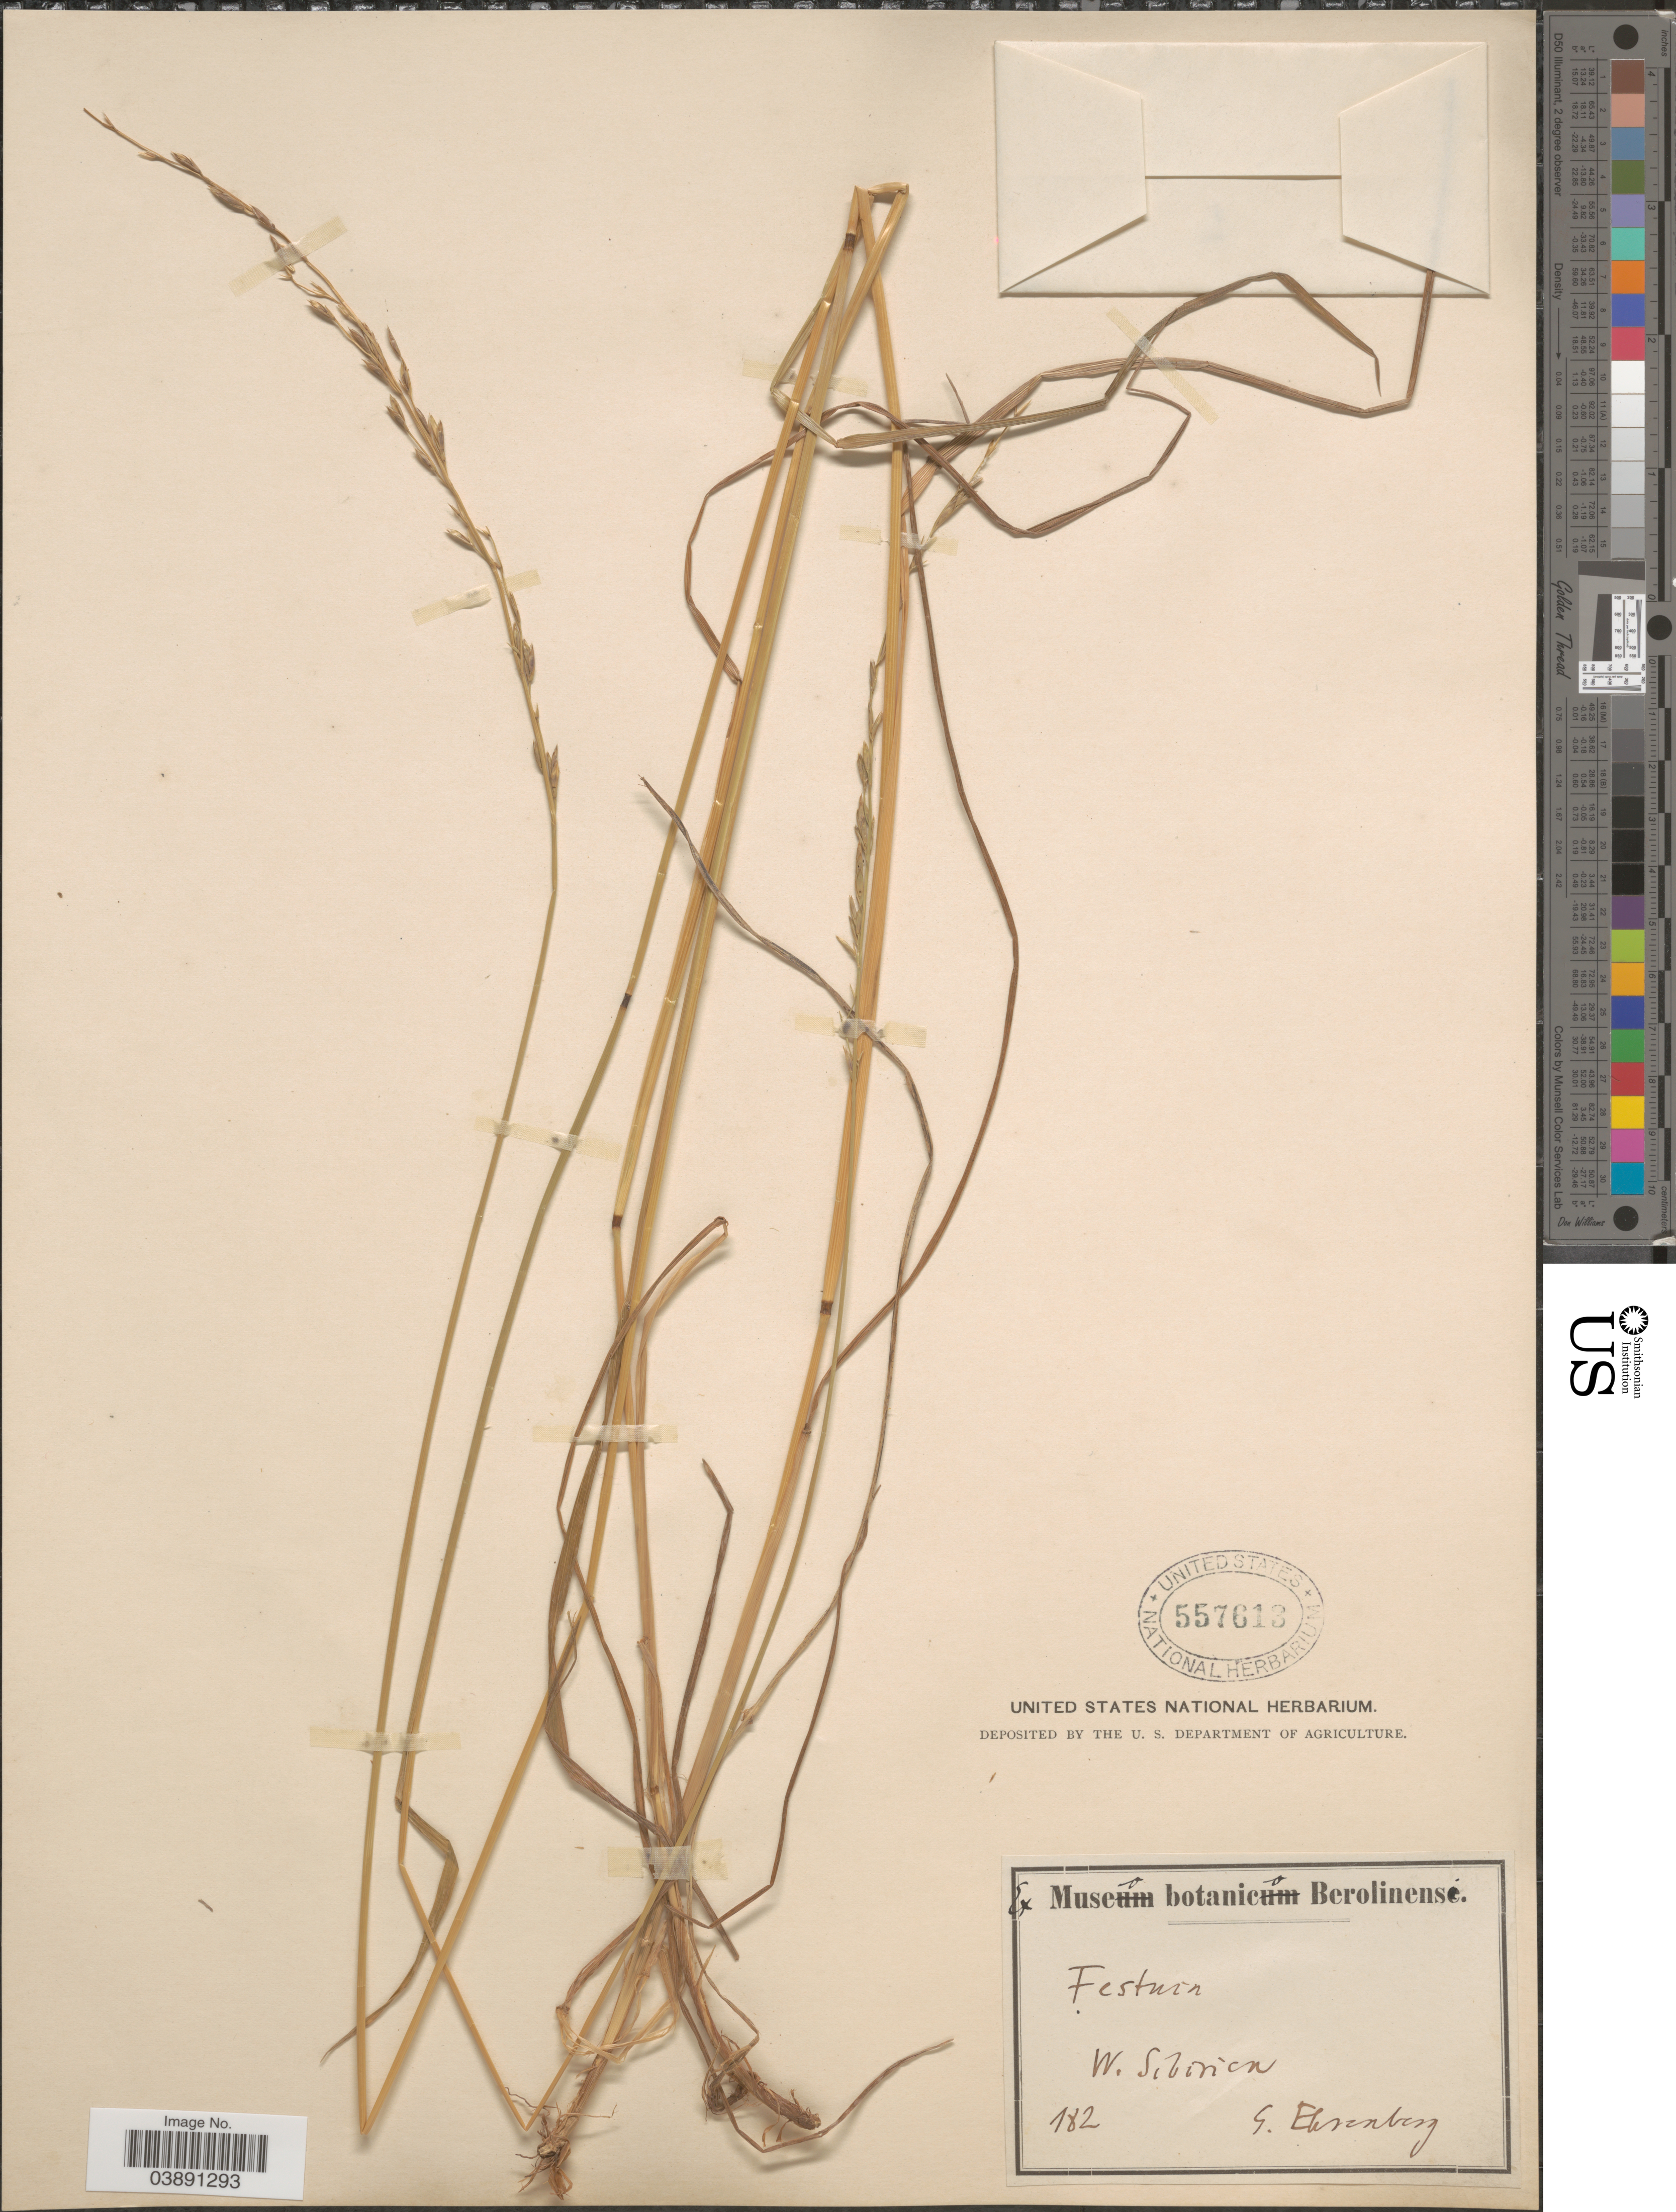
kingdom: Plantae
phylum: Tracheophyta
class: Liliopsida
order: Poales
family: Poaceae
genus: Festuca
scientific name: Festuca sp.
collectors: G. Ehrenberg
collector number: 182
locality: W. Sibirica.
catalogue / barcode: US 557613